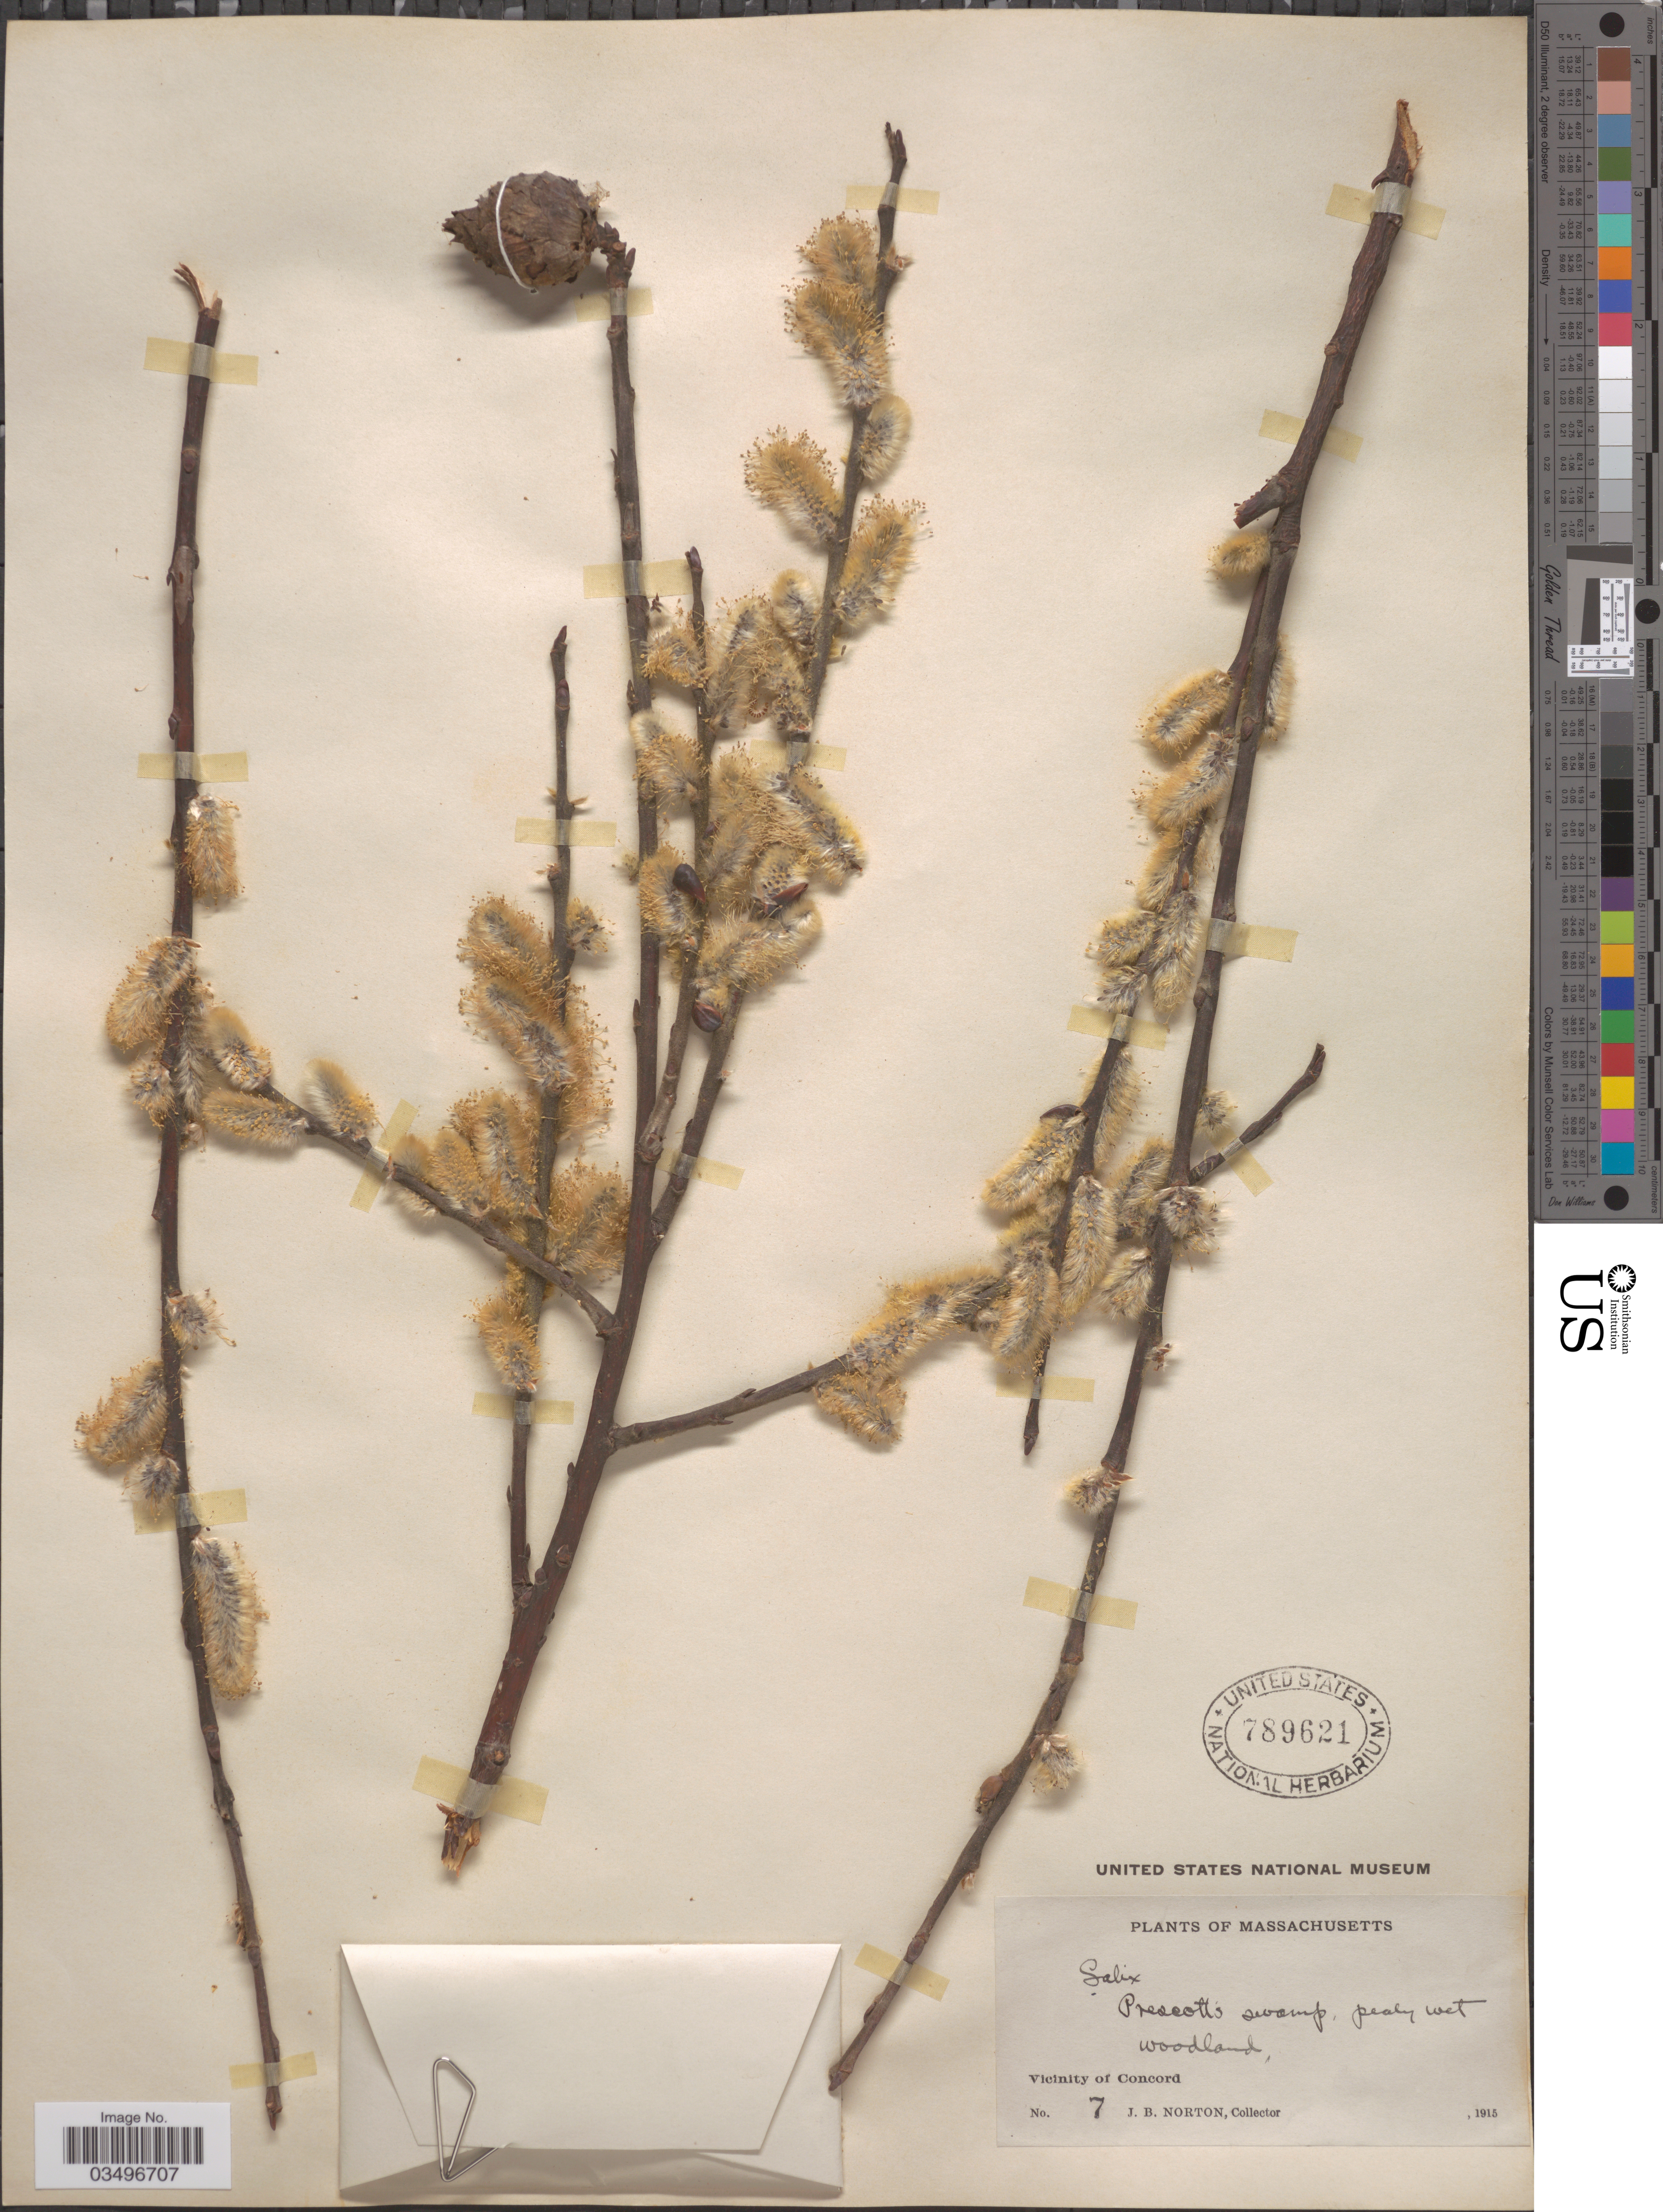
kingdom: Plantae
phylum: Tracheophyta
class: Magnoliopsida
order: Malpighiales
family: Salicaceae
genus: Salix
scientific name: Salix discolor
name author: Muhl.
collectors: J. B. Norton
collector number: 7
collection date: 1915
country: United States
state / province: Massachusetts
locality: Prescott's swamp. Vicinity of Concord.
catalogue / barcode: US 789621